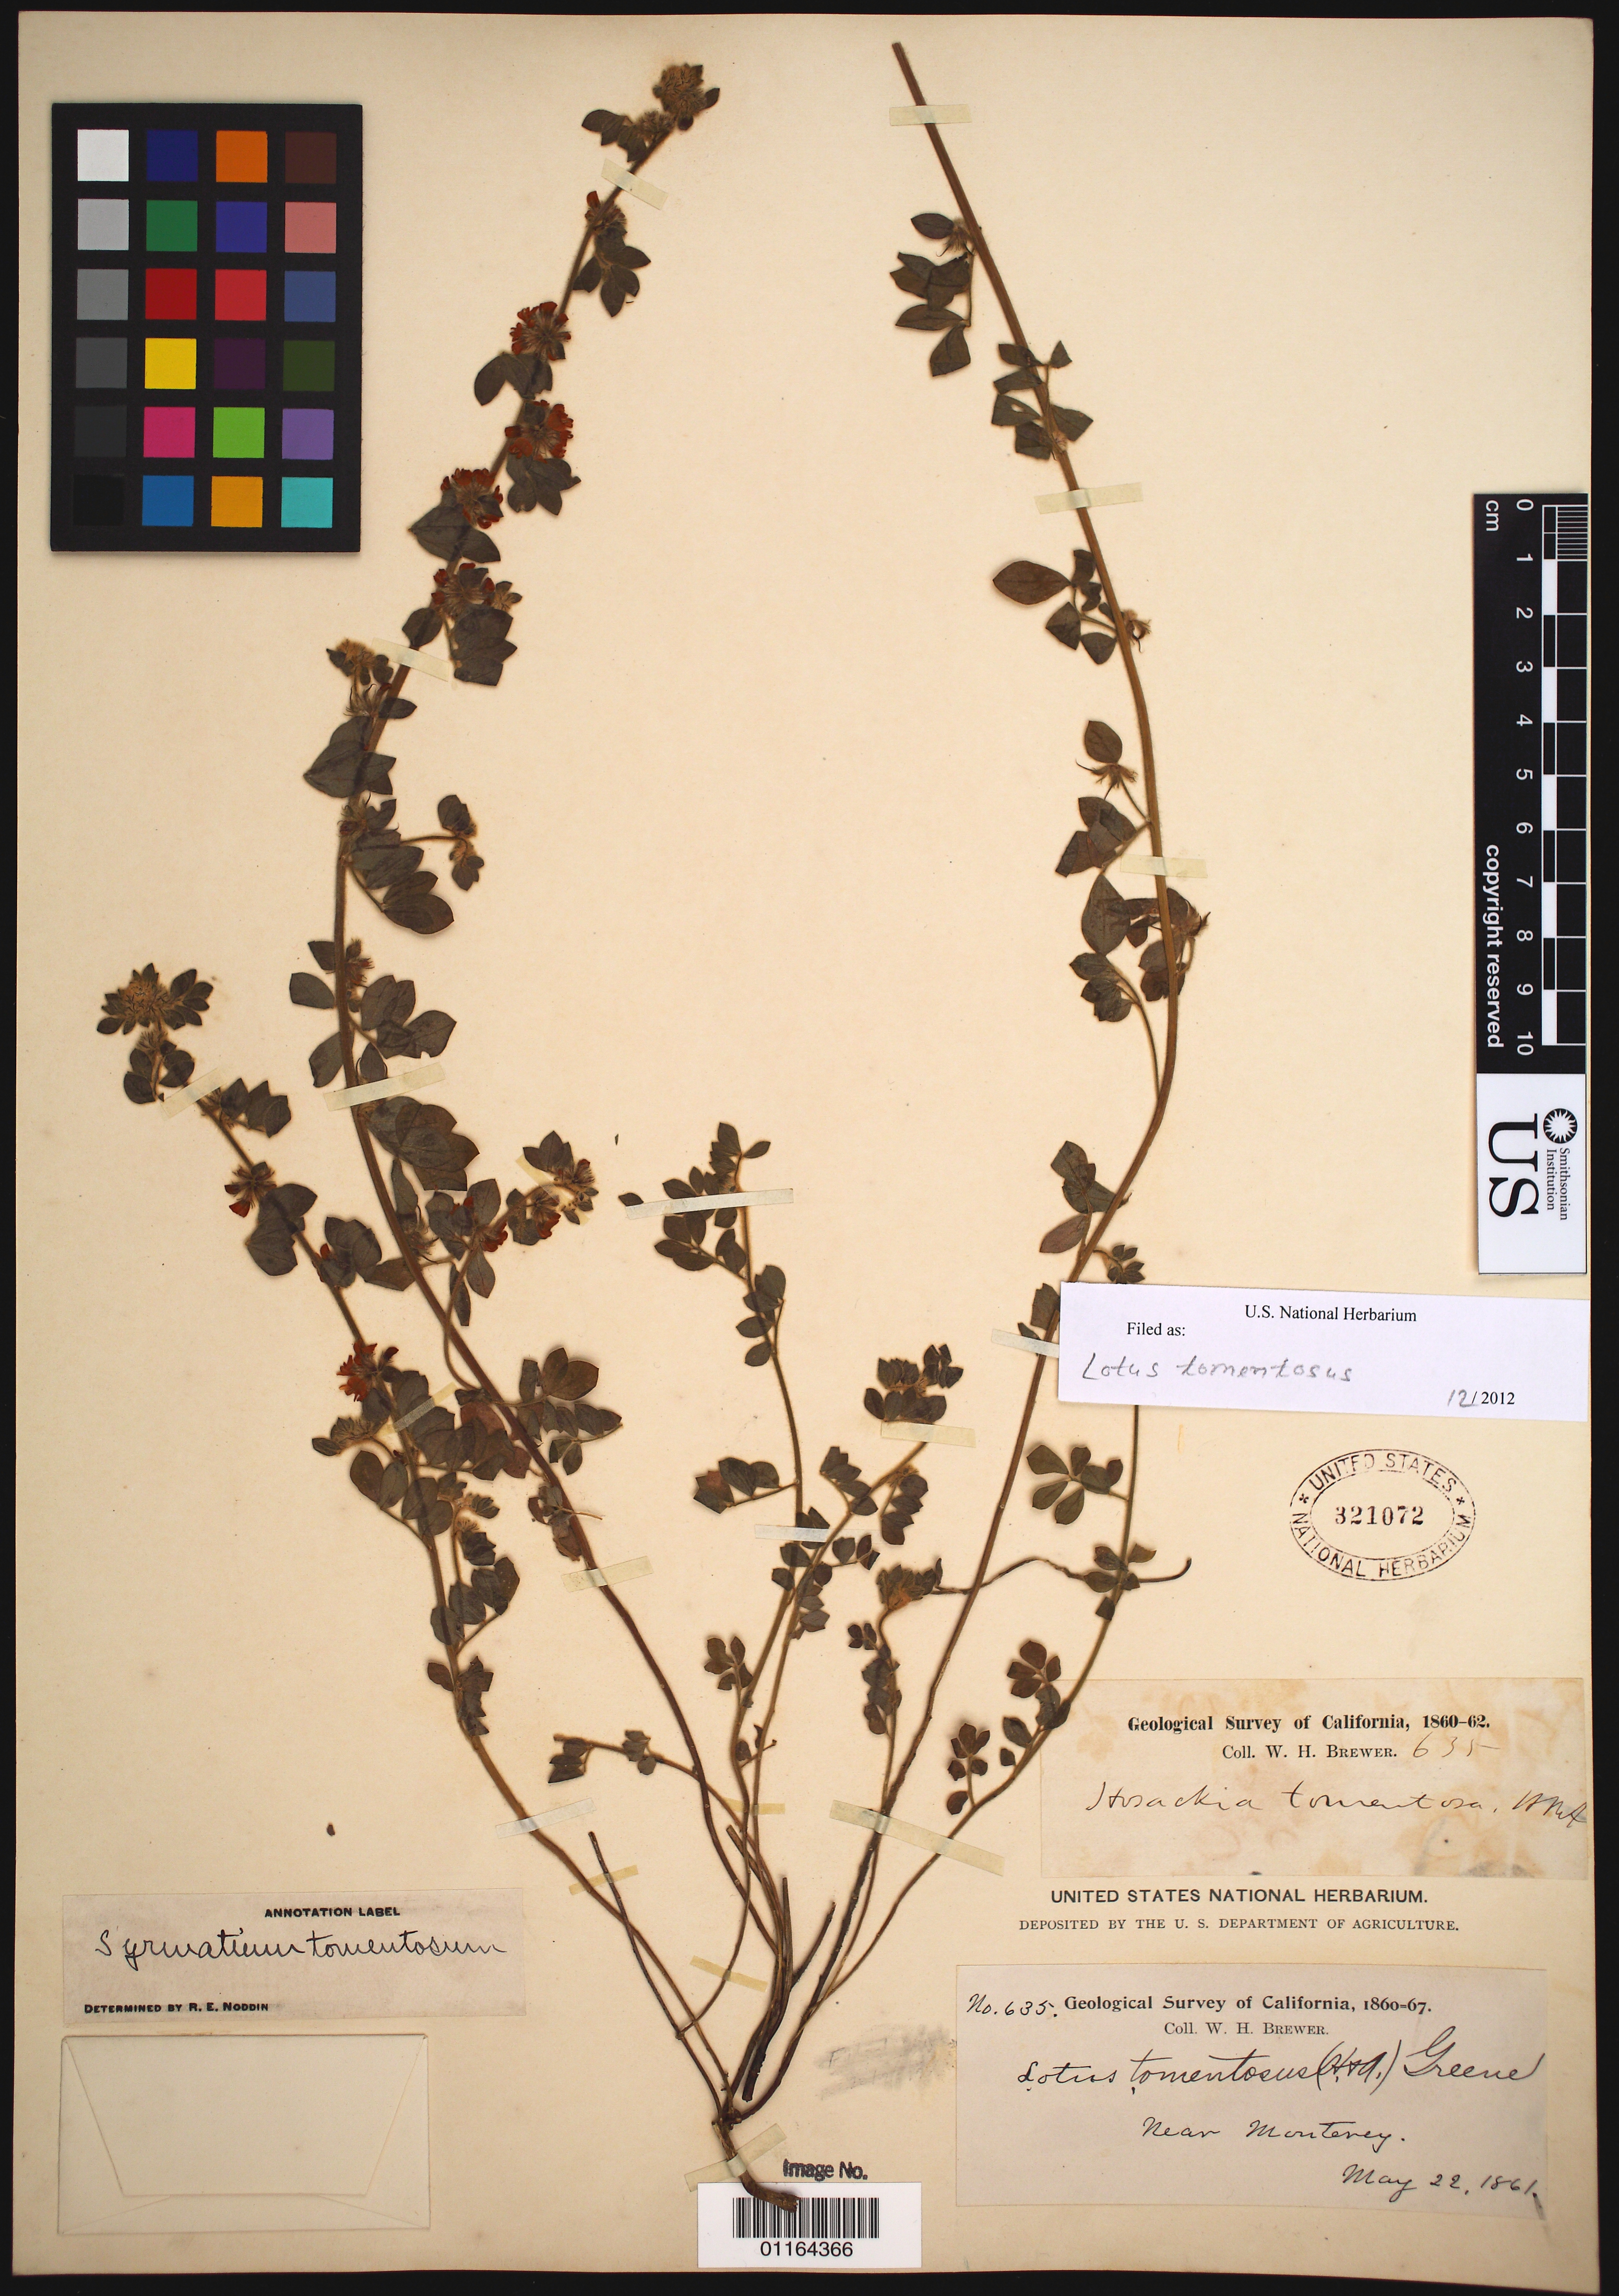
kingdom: Plantae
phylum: Tracheophyta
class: Magnoliopsida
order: Fabales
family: Fabaceae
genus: Syrmatium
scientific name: Syrmatium tomentosum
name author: (Hook. & Arn.) Vogel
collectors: W. H. Brewer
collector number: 635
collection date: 1861-05-22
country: United States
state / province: California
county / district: Monterey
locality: Near Monterey.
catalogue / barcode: US 321072